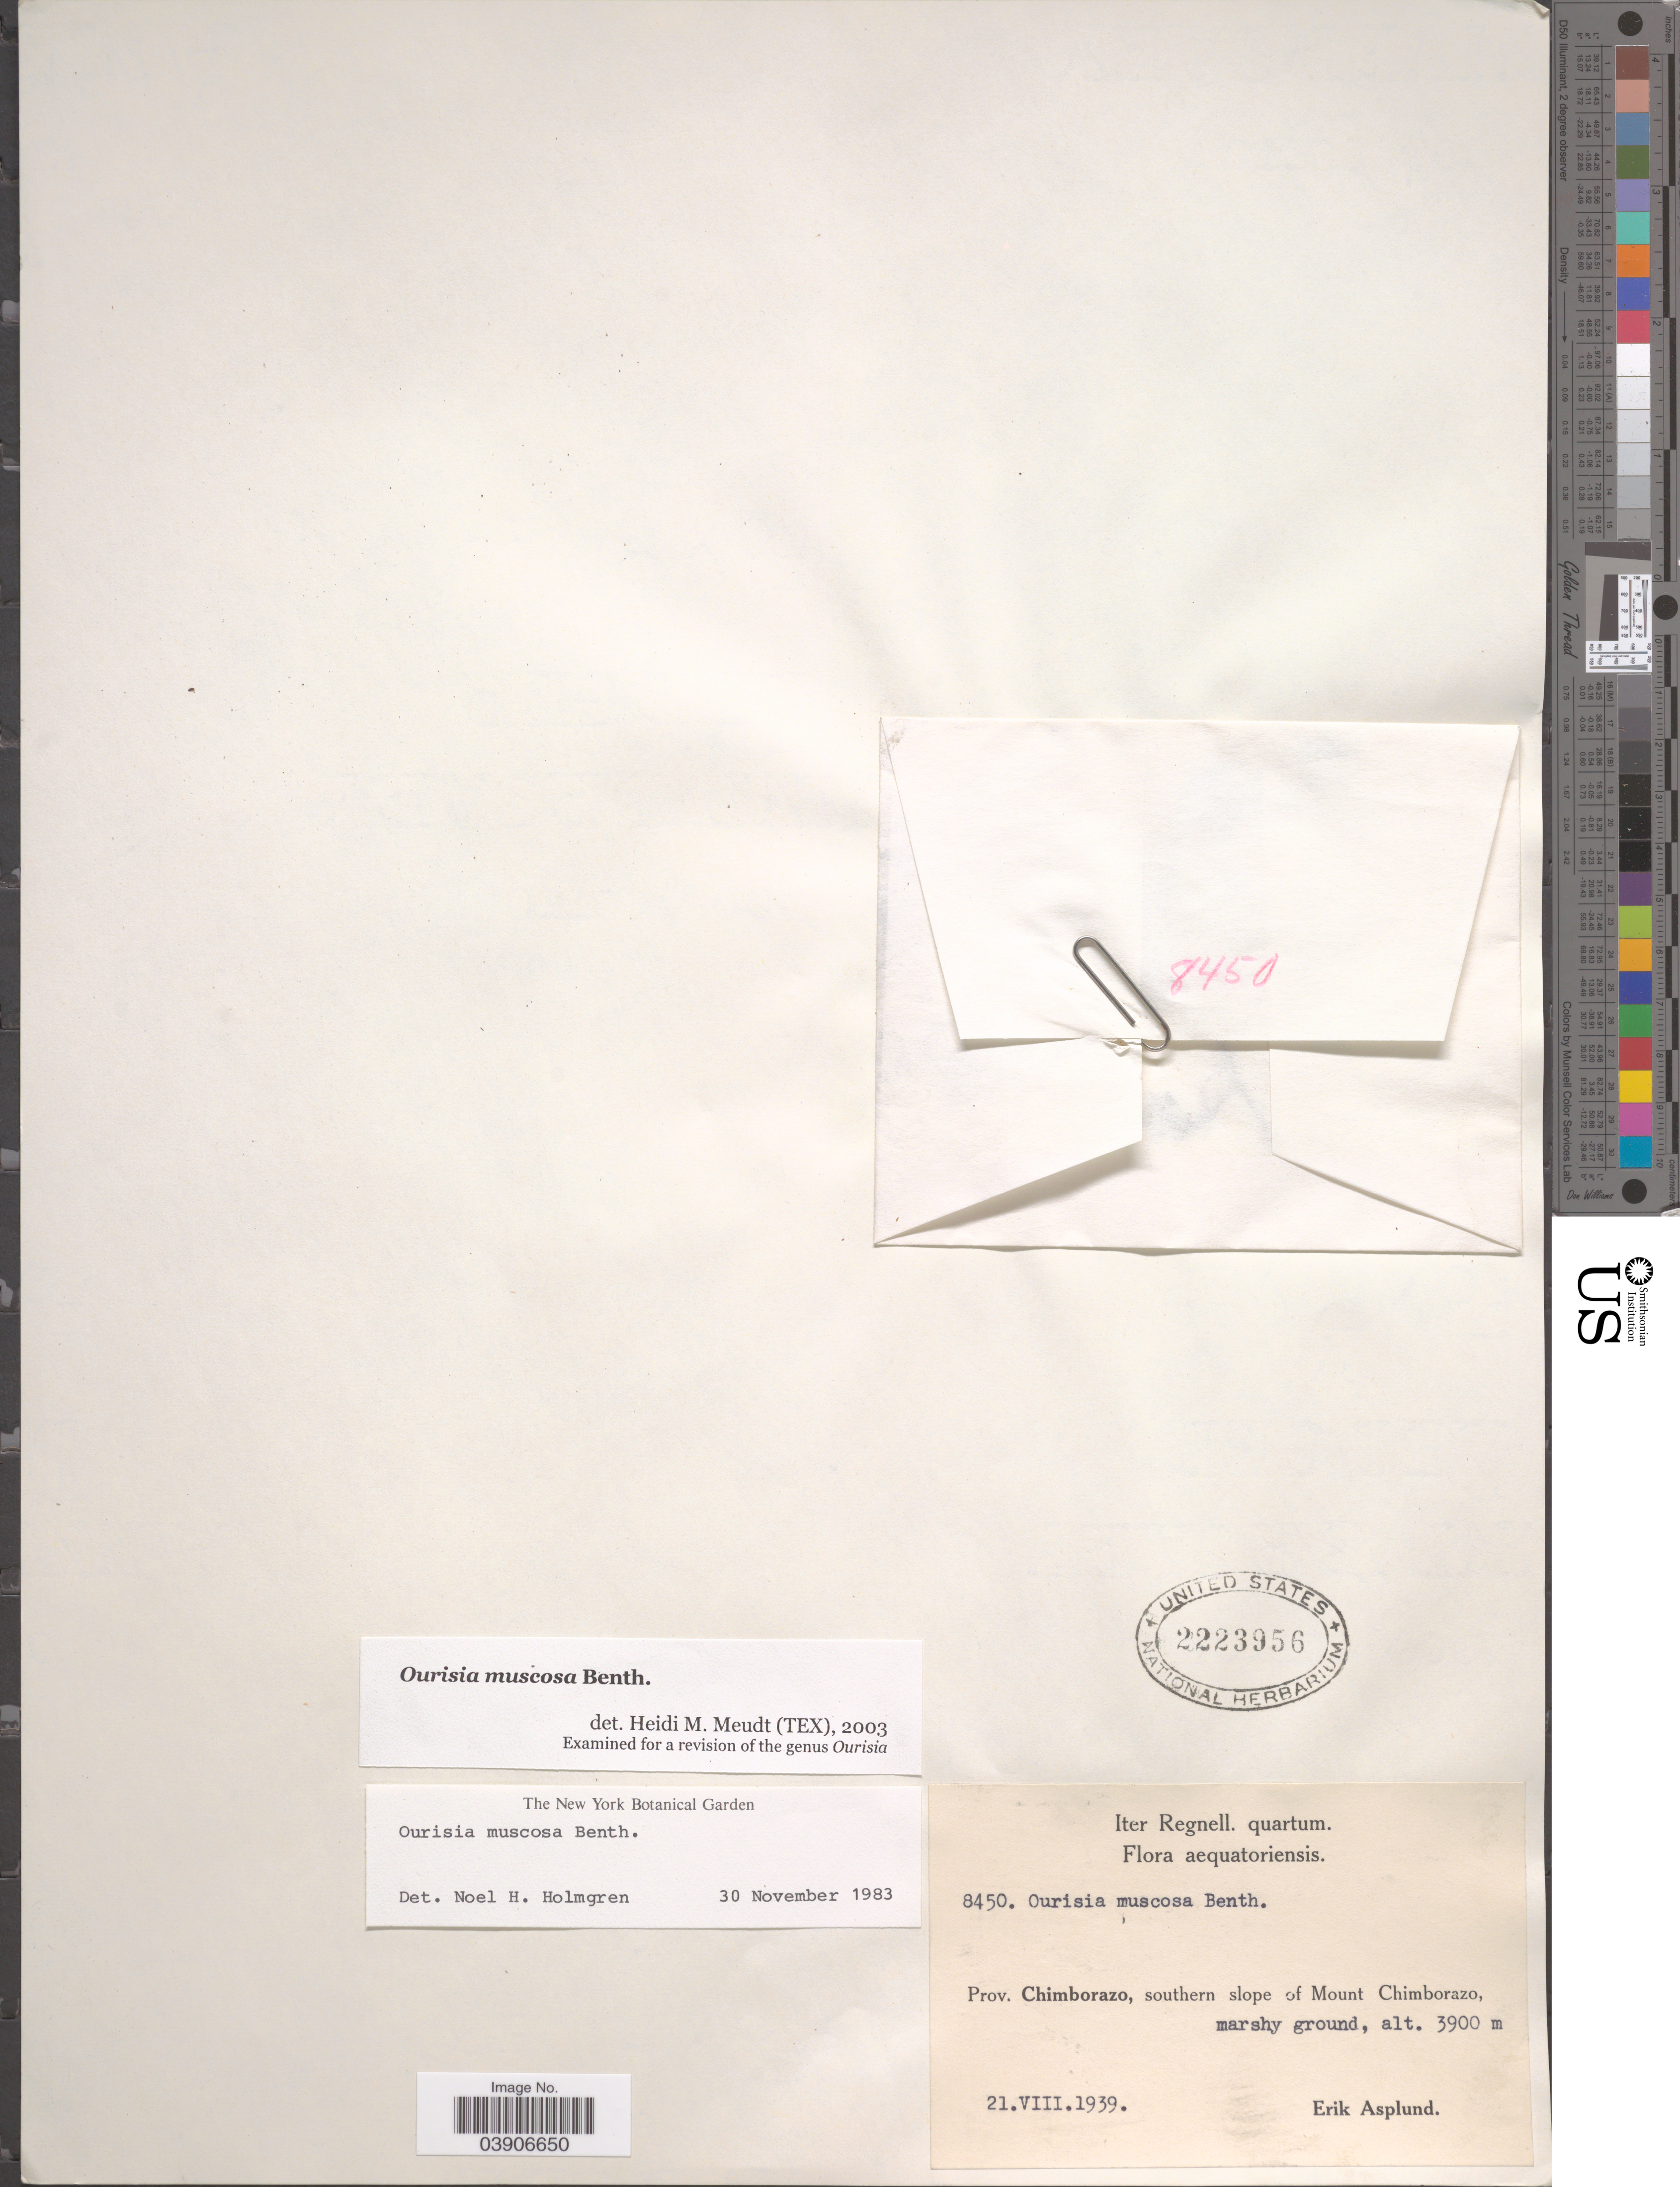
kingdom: Plantae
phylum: Tracheophyta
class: Magnoliopsida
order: Lamiales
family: Plantaginaceae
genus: Ourisia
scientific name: Ourisia muscosa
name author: Benth.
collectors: E. Asplund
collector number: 8450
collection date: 1939-08-21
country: Ecuador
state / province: Chimborazo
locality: Southern slope of Mount Chimborazo.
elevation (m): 3900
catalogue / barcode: US 2223956